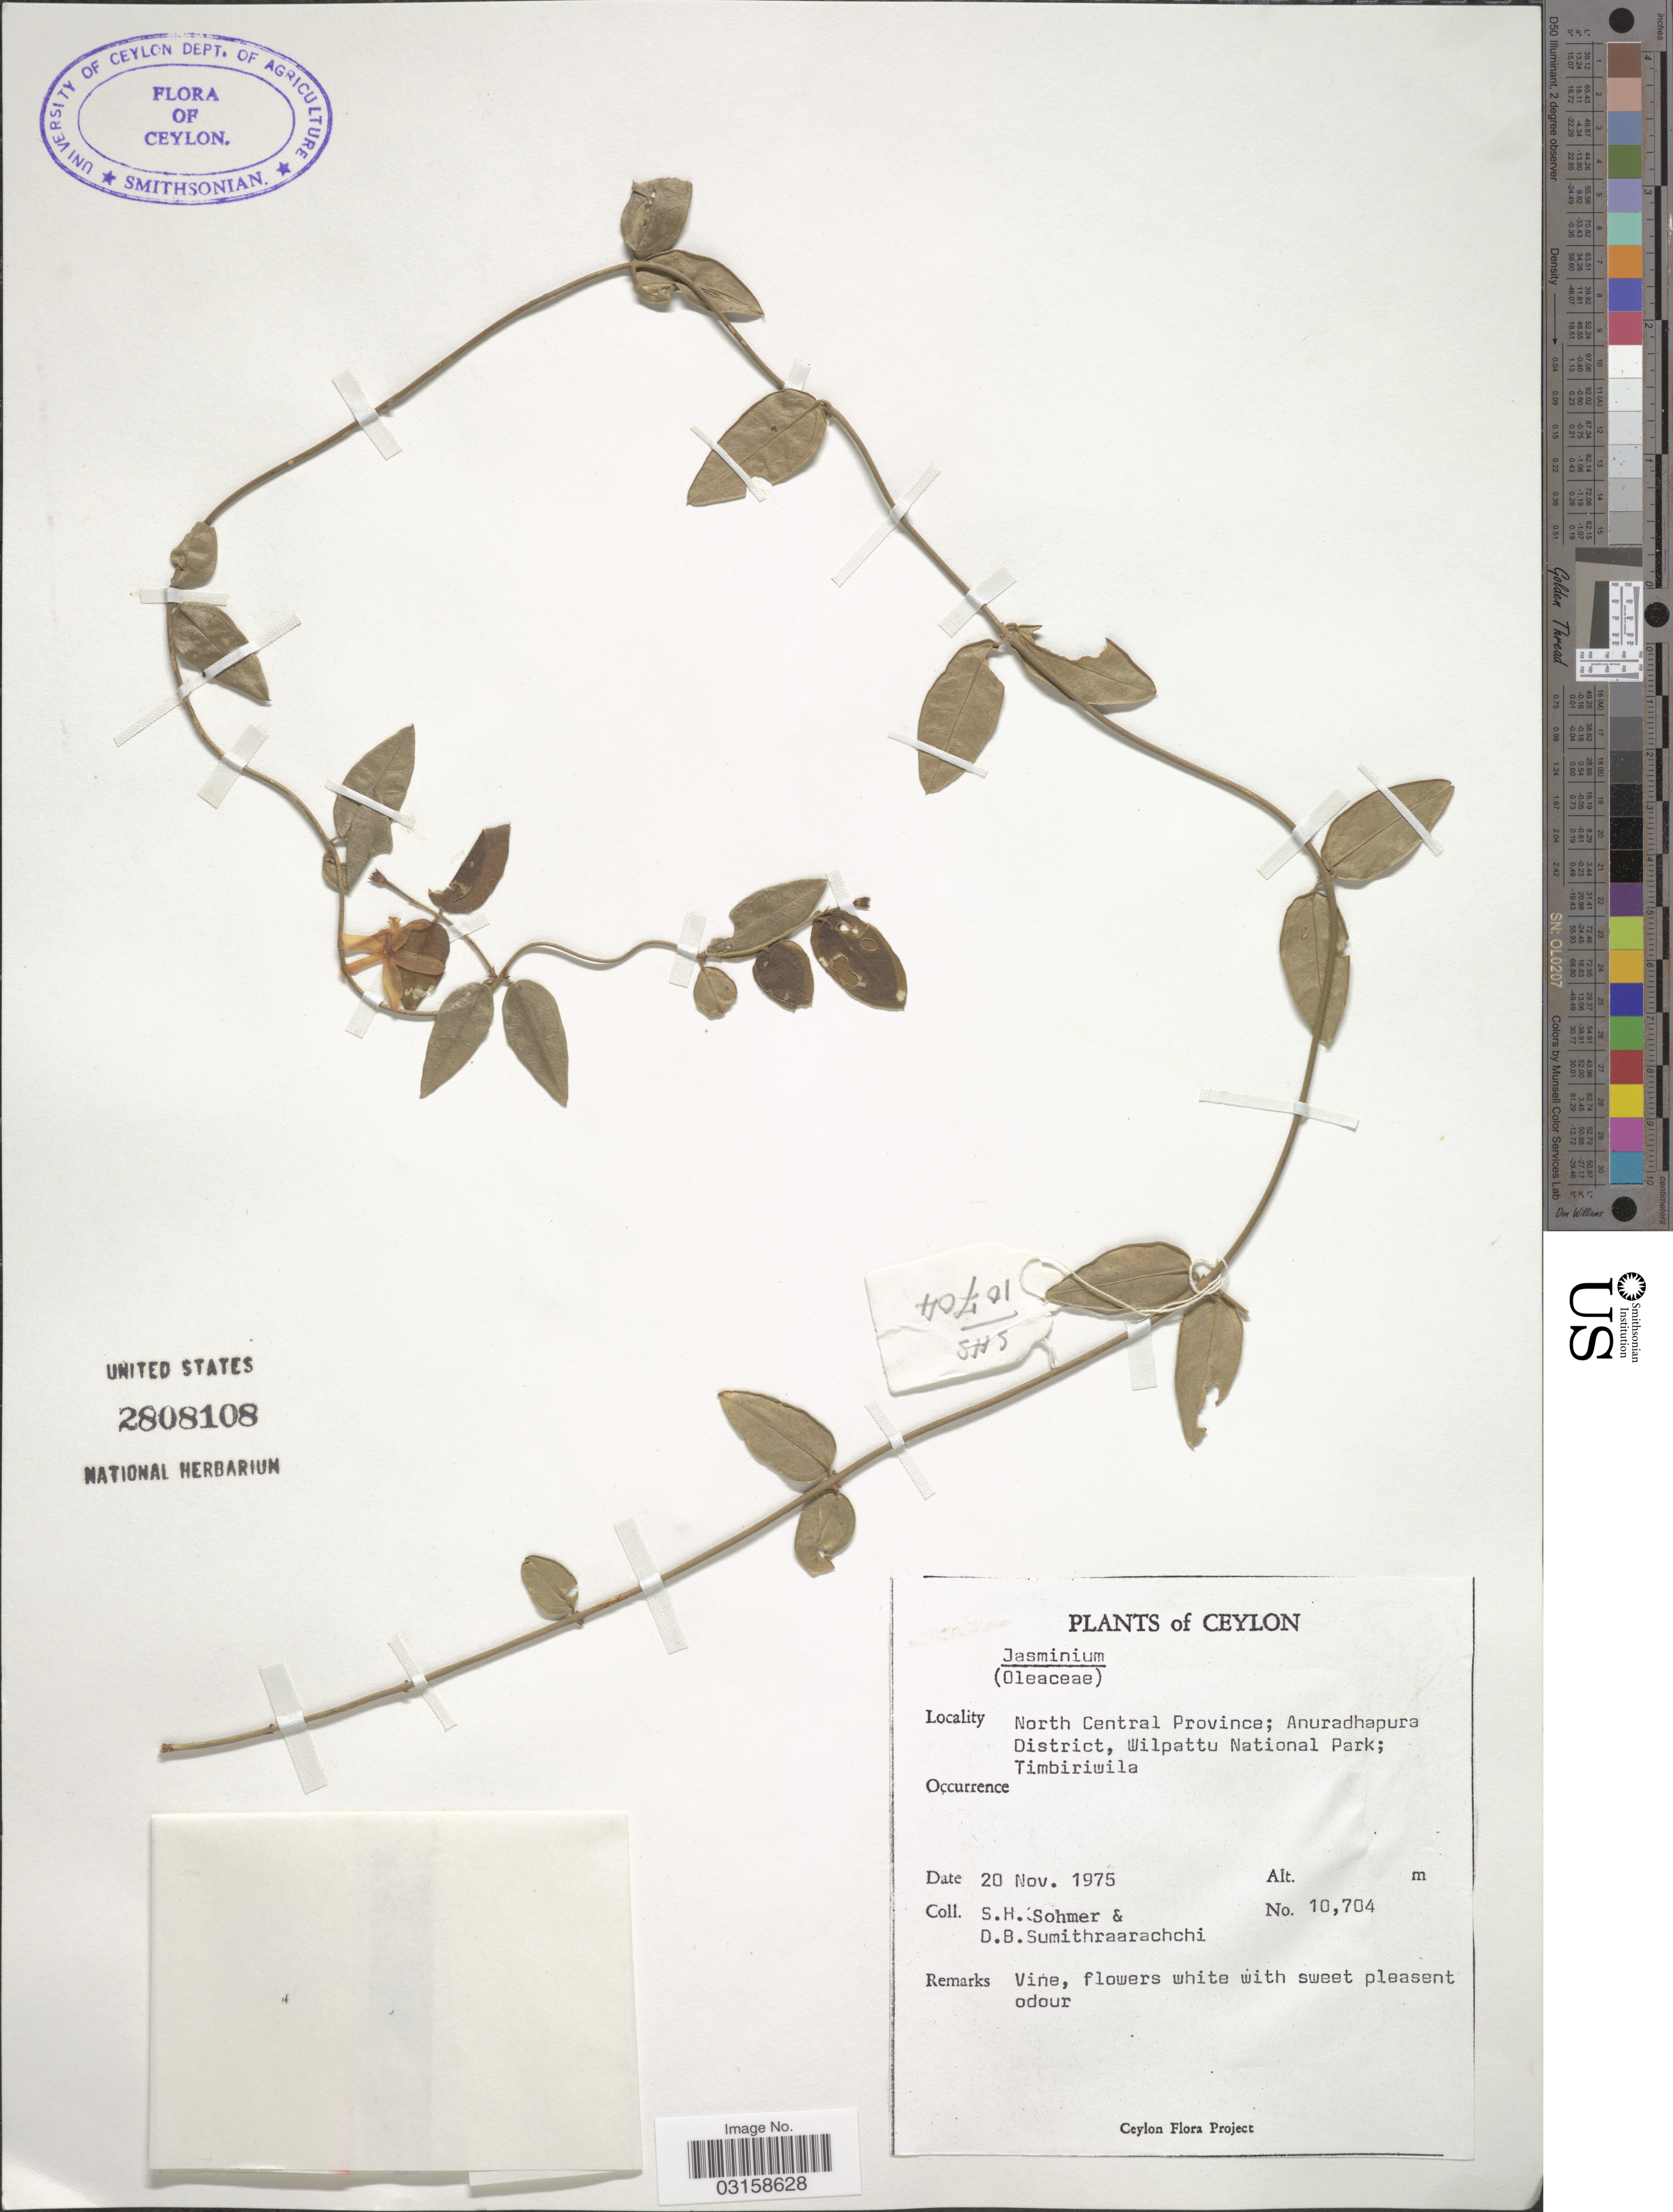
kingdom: Plantae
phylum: Tracheophyta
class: Magnoliopsida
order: Lamiales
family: Oleaceae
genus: Jasminum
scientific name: Jasminum sp.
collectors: S. H. Sohmer & D. B. Sumithraarachchi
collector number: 10704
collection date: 1975-11-20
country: Sri Lanka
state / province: North Central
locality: Ceylon. Anuradhapura District, Wilpattu National Park; Timbiriwila.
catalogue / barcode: US 2808108